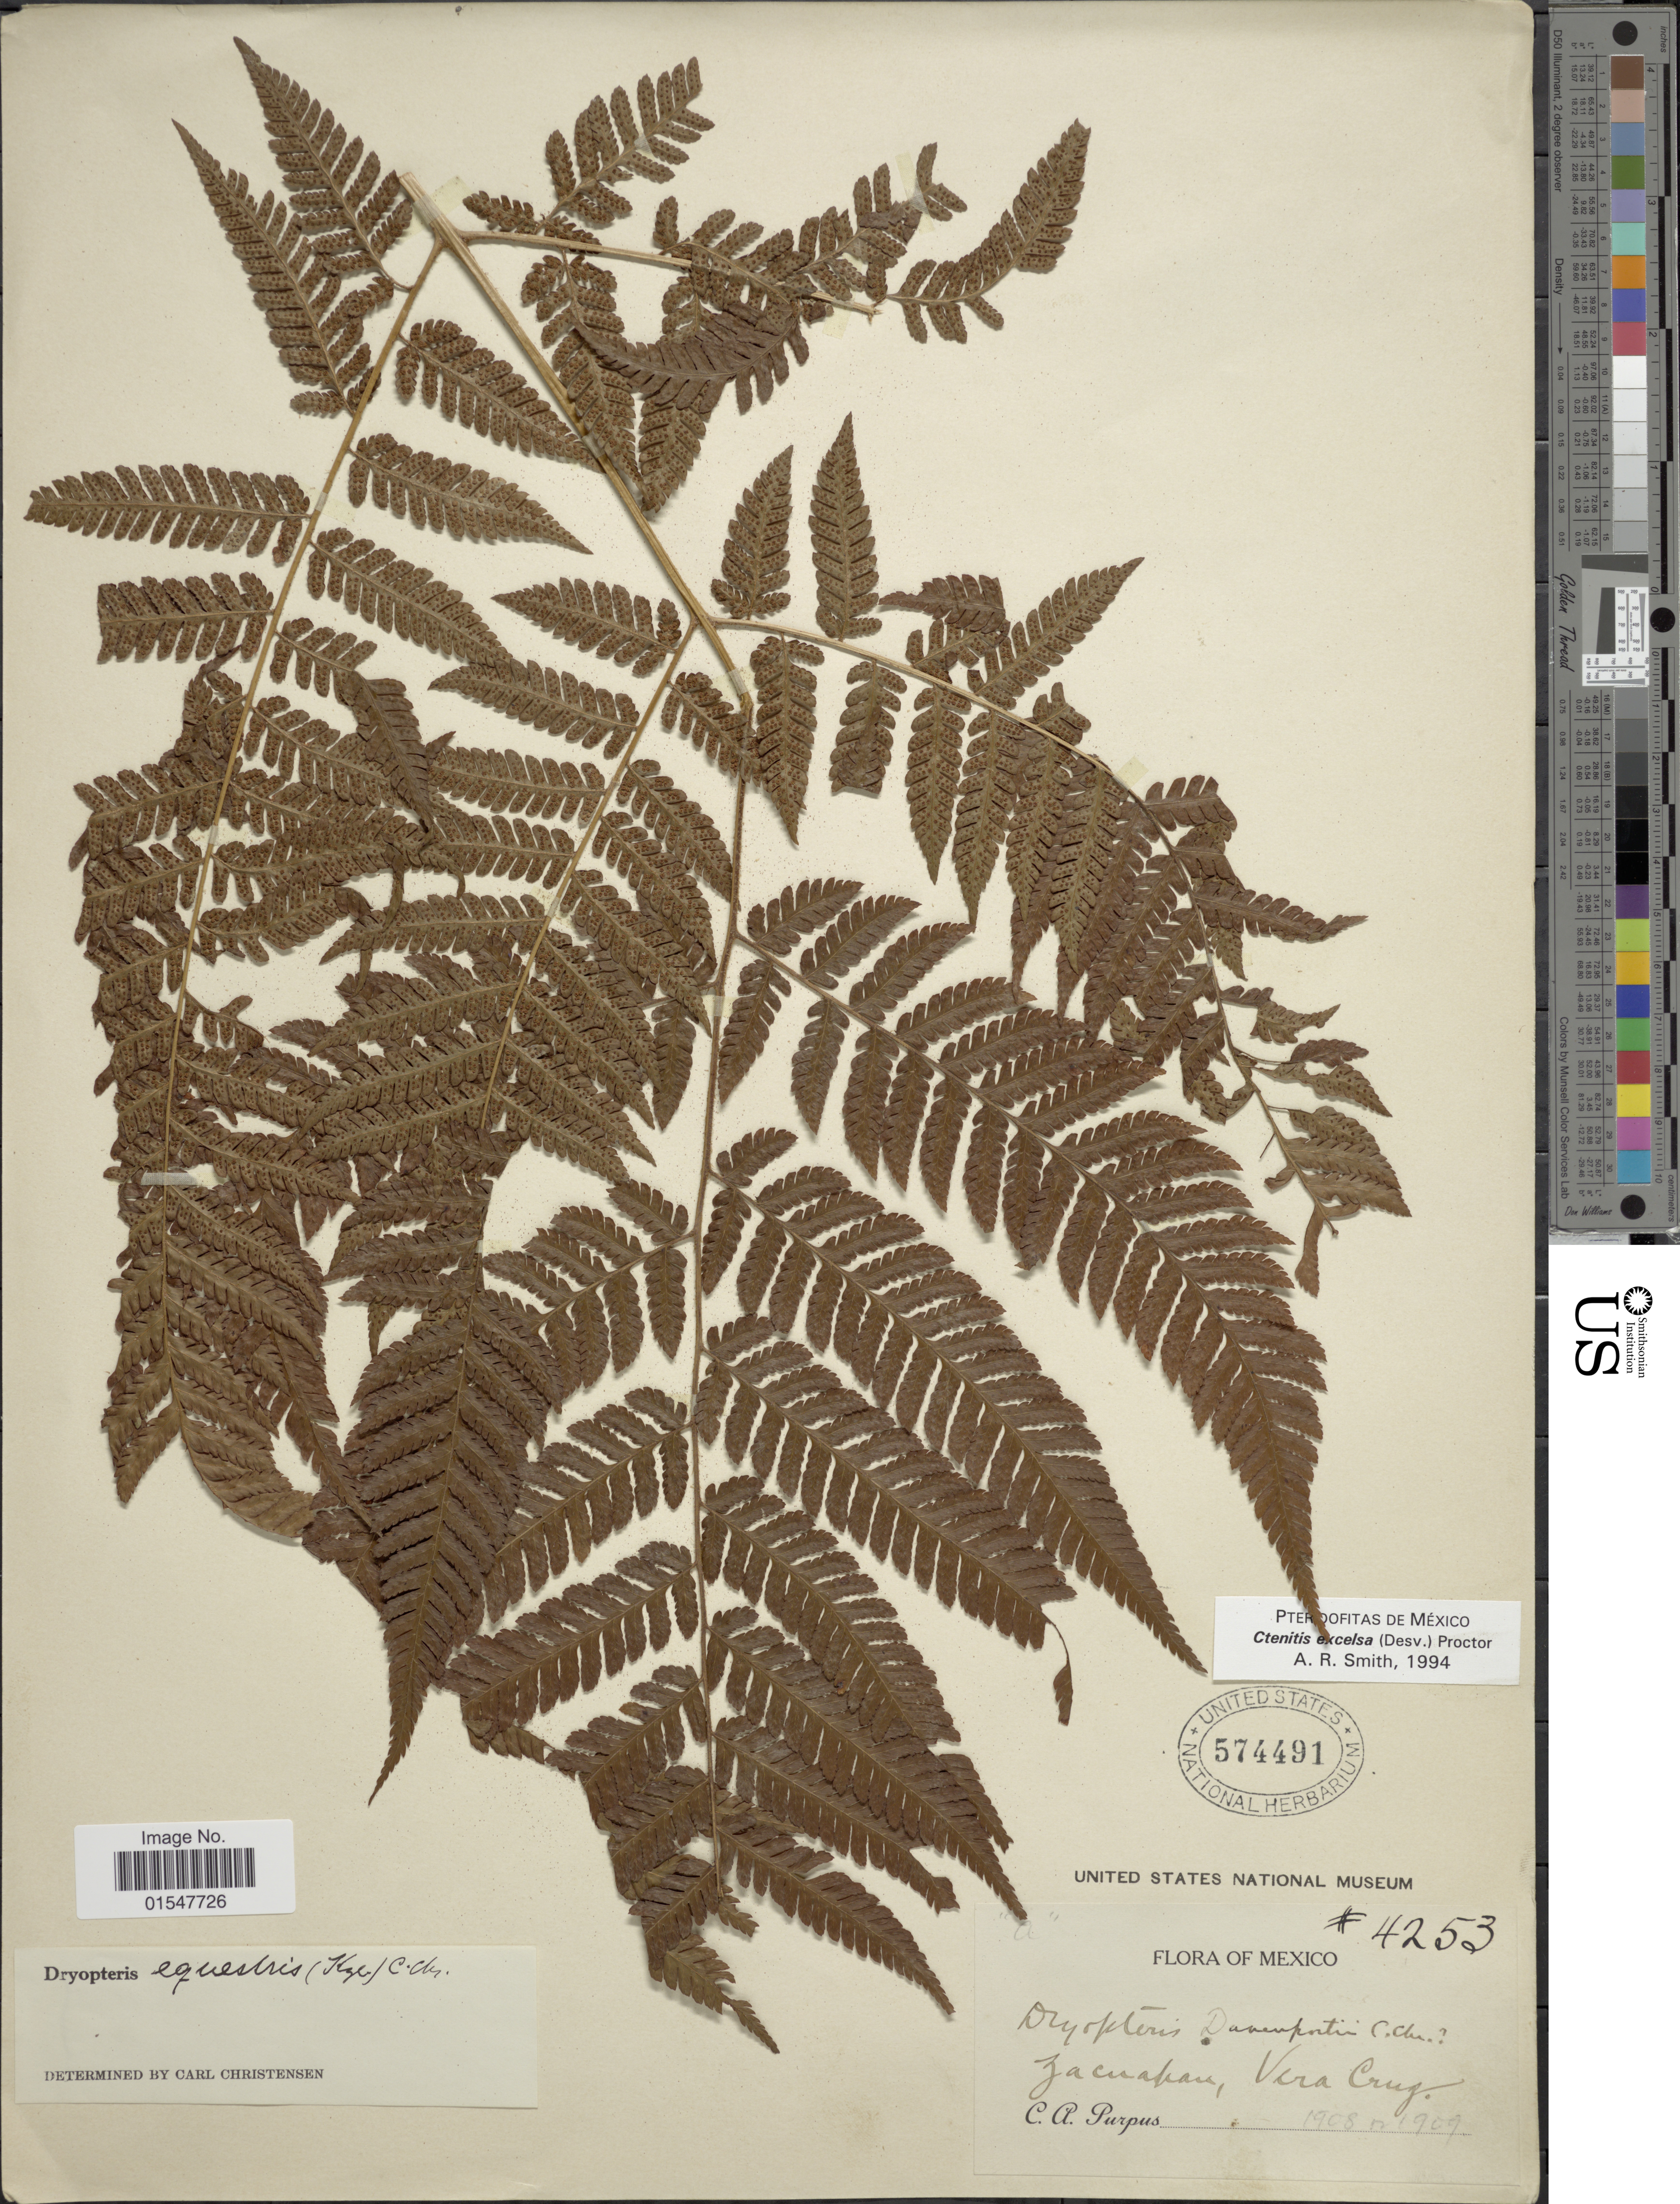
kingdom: Plantae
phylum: Tracheophyta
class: Polypodiopsida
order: Polypodiales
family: Dryopteridaceae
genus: Ctenitis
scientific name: Ctenitis excelsa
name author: (Desv.) Proctor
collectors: C. A. Purpus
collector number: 4253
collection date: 1908/1909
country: Mexico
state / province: Veracruz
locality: Zacuapan, Vera Cruz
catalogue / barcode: US 574491